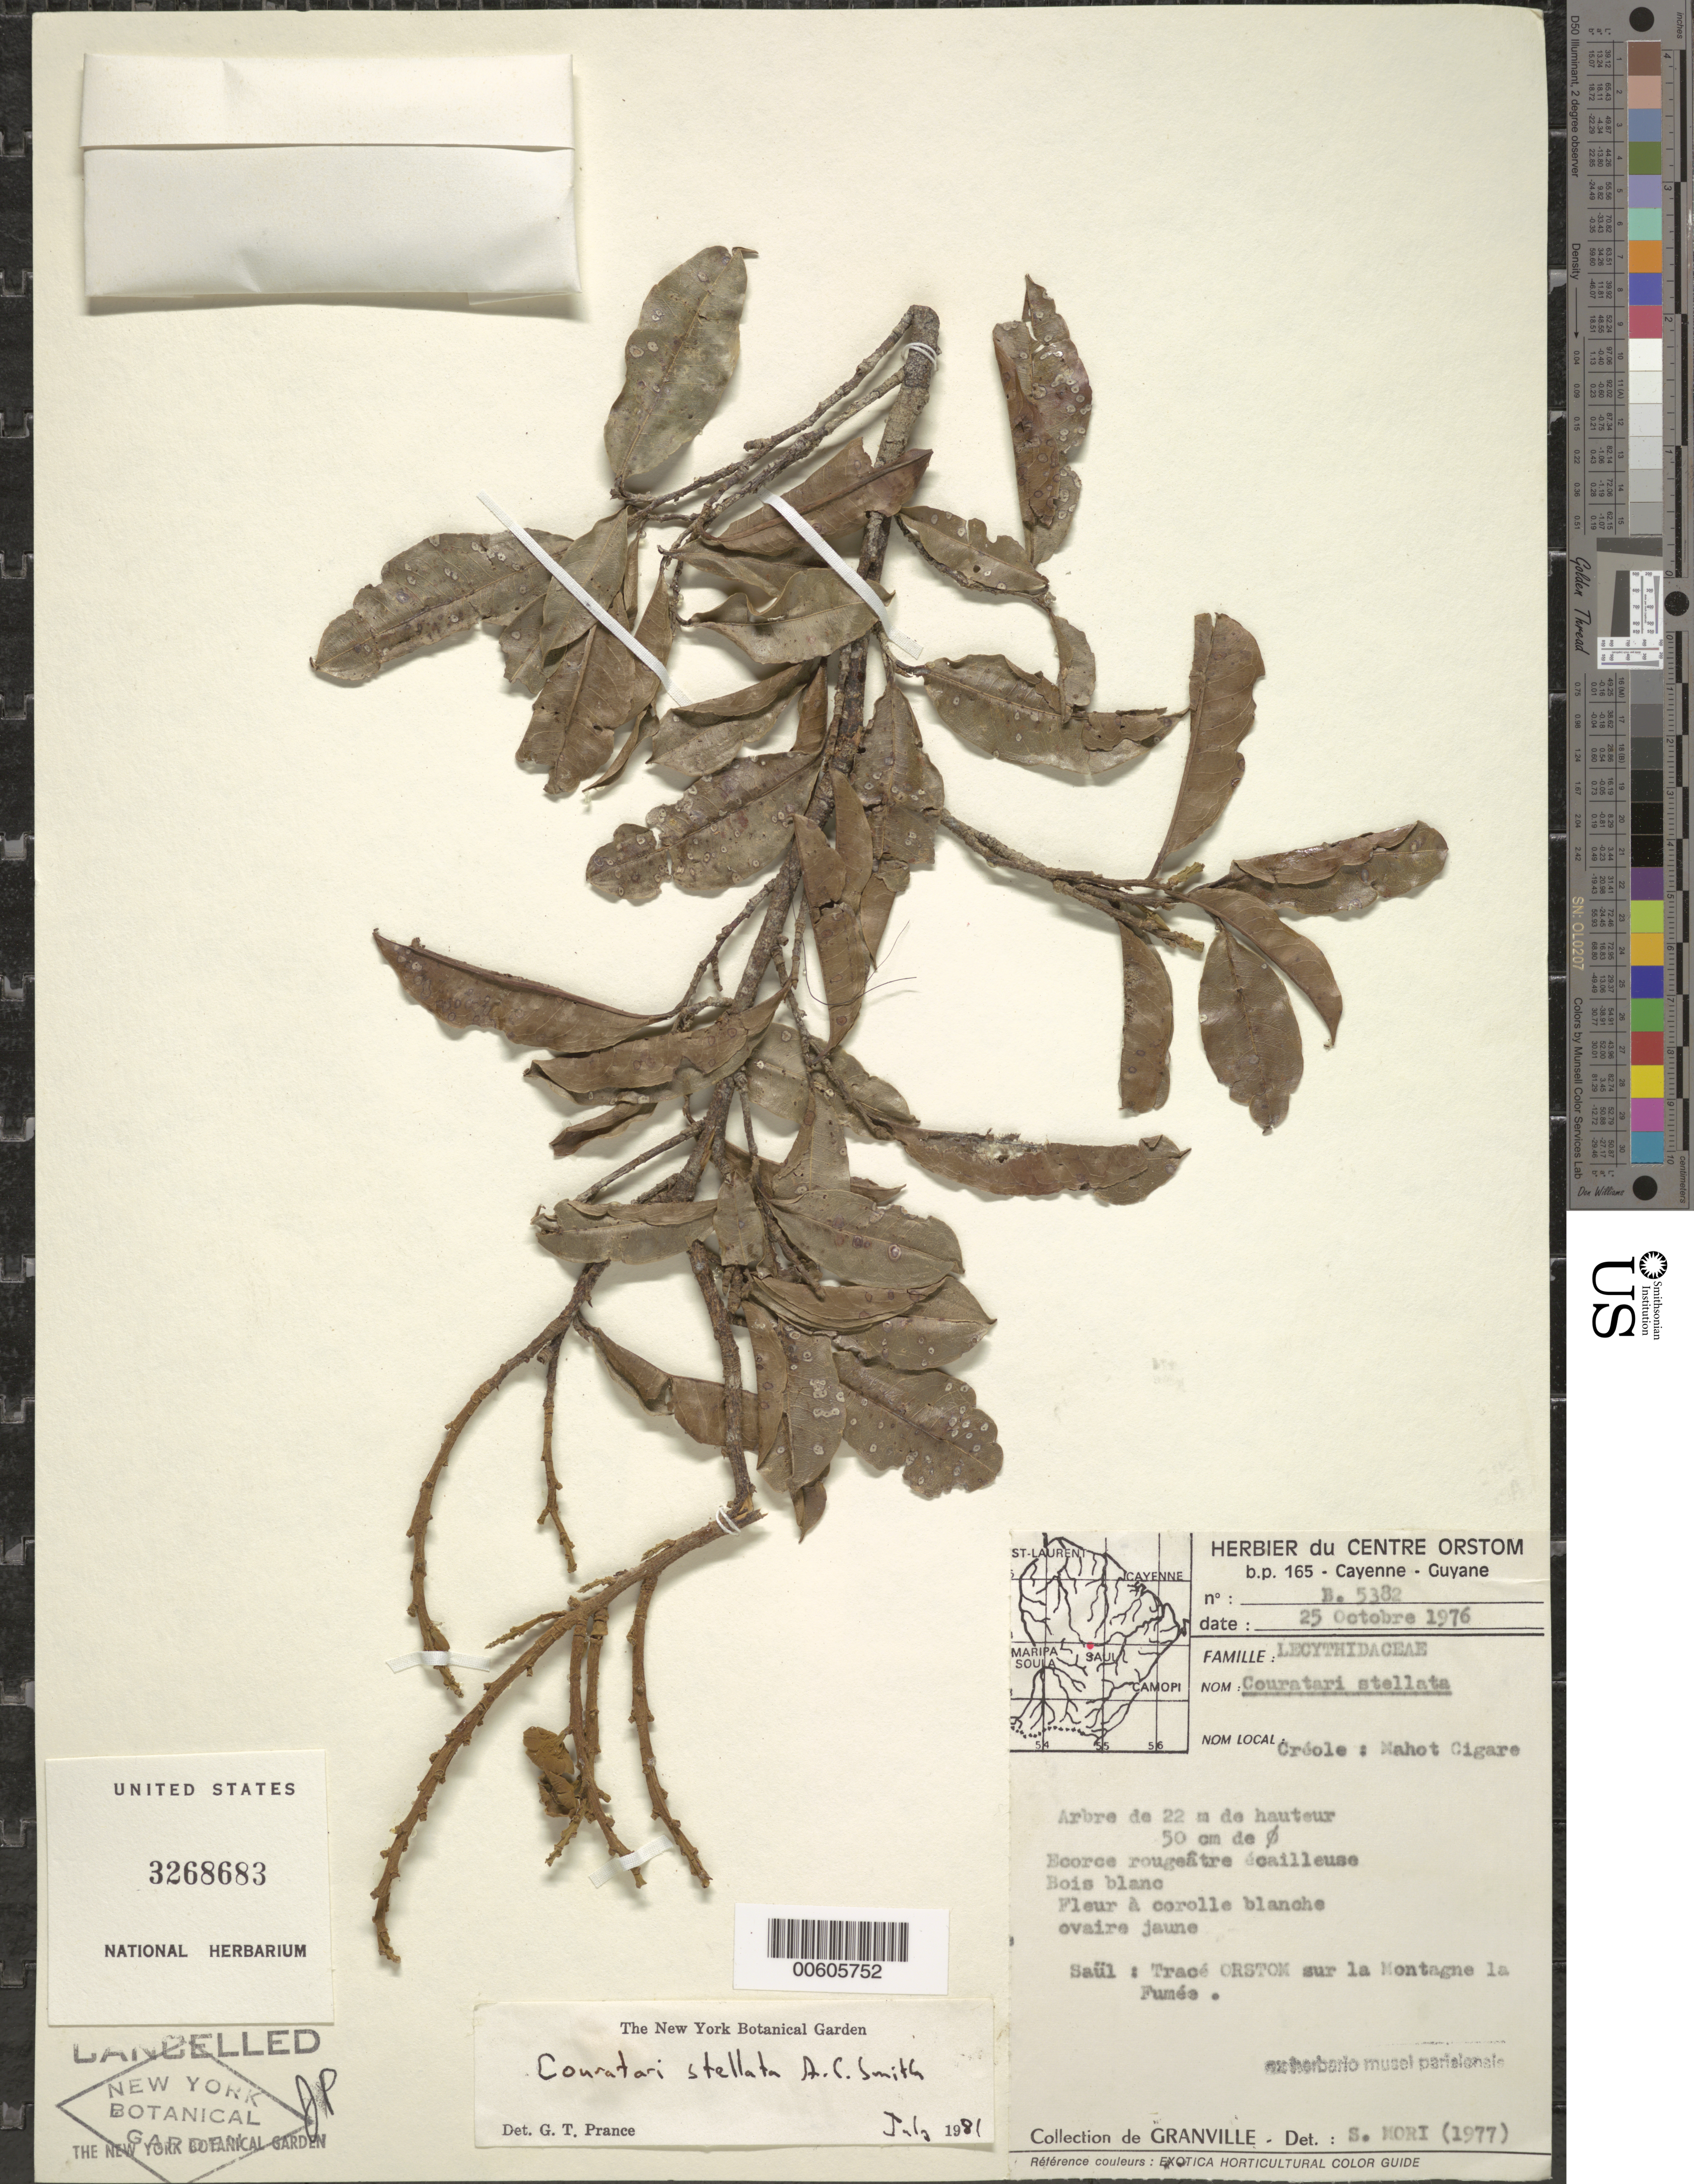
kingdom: Plantae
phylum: Tracheophyta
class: Magnoliopsida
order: Ericales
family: Lecythidaceae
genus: Couratari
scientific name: Couratari stellata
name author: A.C. Sm.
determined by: Prance, G. T.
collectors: J.-J. de Granville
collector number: B 5382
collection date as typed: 25-Oct-76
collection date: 1976-10-25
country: French Guiana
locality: Saül, Tracé ORSTOM sur la Montagne la Fumée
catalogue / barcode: US 3268683